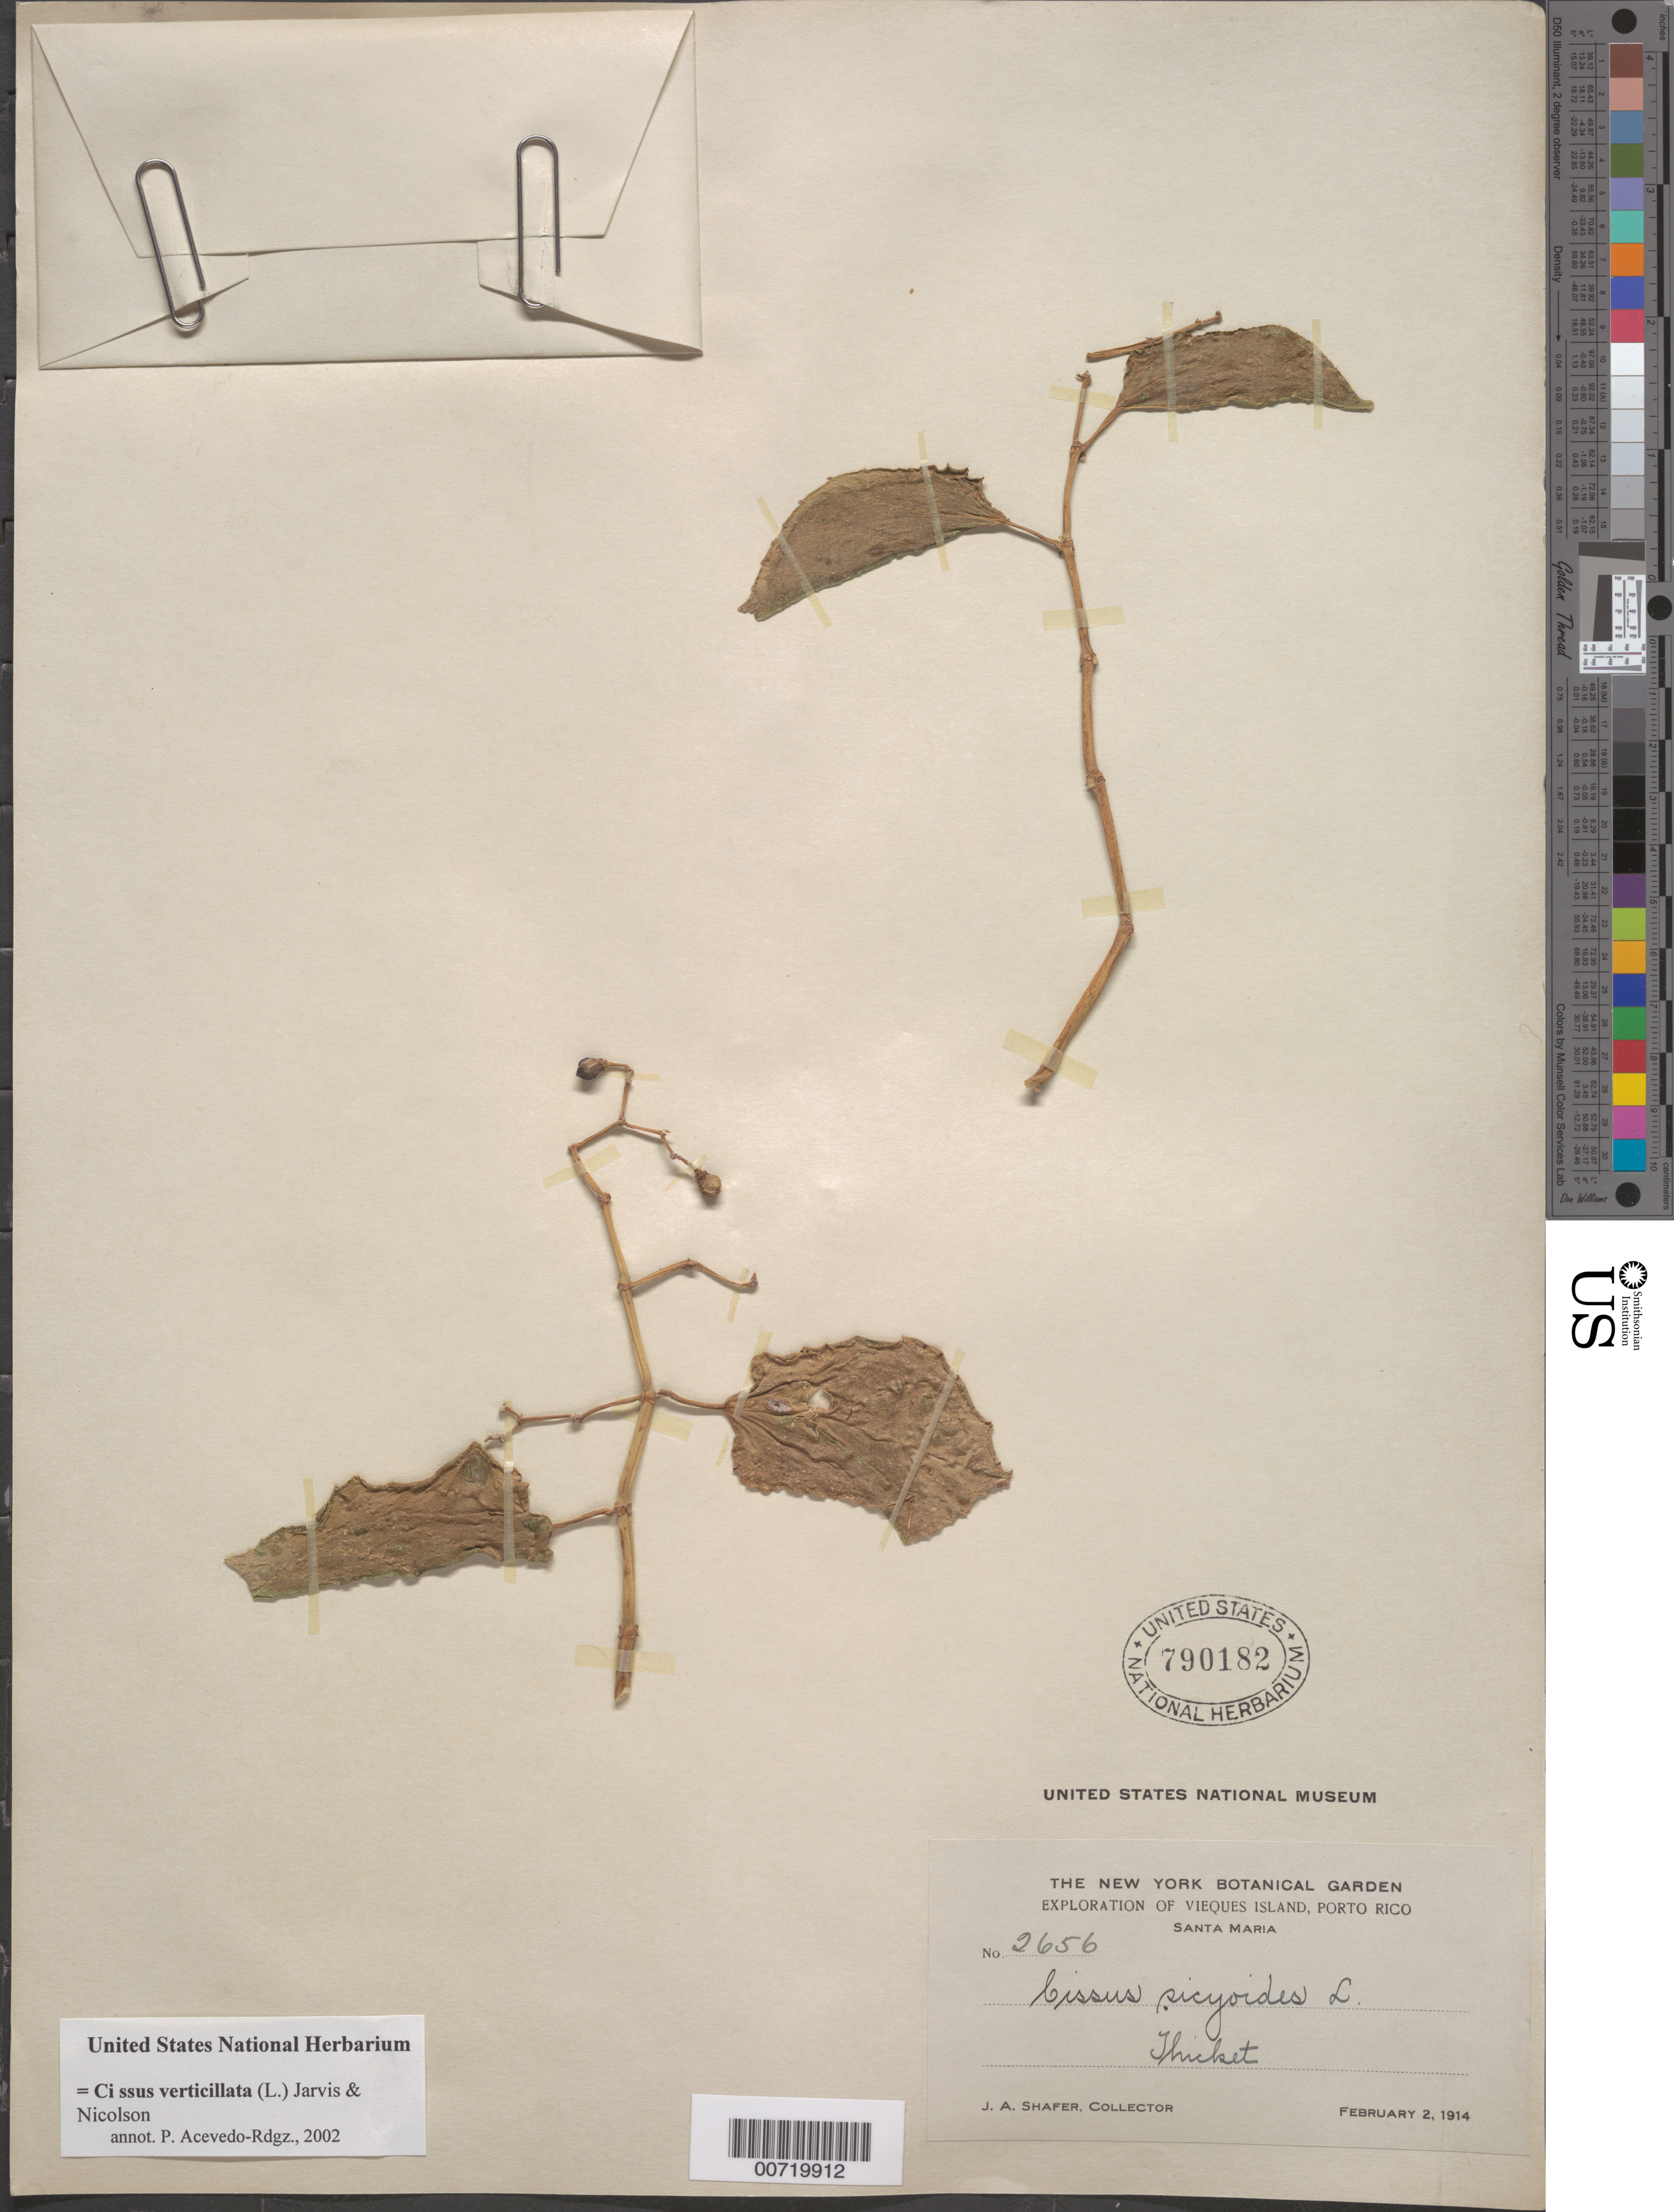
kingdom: Plantae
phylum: Tracheophyta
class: Magnoliopsida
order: Vitales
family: Vitaceae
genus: Cissus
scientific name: Cissus verticillata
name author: (L.) Nicolson & C.E. Jarvis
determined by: Acevedo-Rodríguez, P., (BOT), Smithsonian Institution - National Museum of Natural History (UNITED STATES)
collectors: J. A. Shafer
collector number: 2656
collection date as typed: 02 Feb 1914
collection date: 1914-02-02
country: Puerto Rico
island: Vieques I.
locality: Santa Maria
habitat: Thicket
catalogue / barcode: US 790182